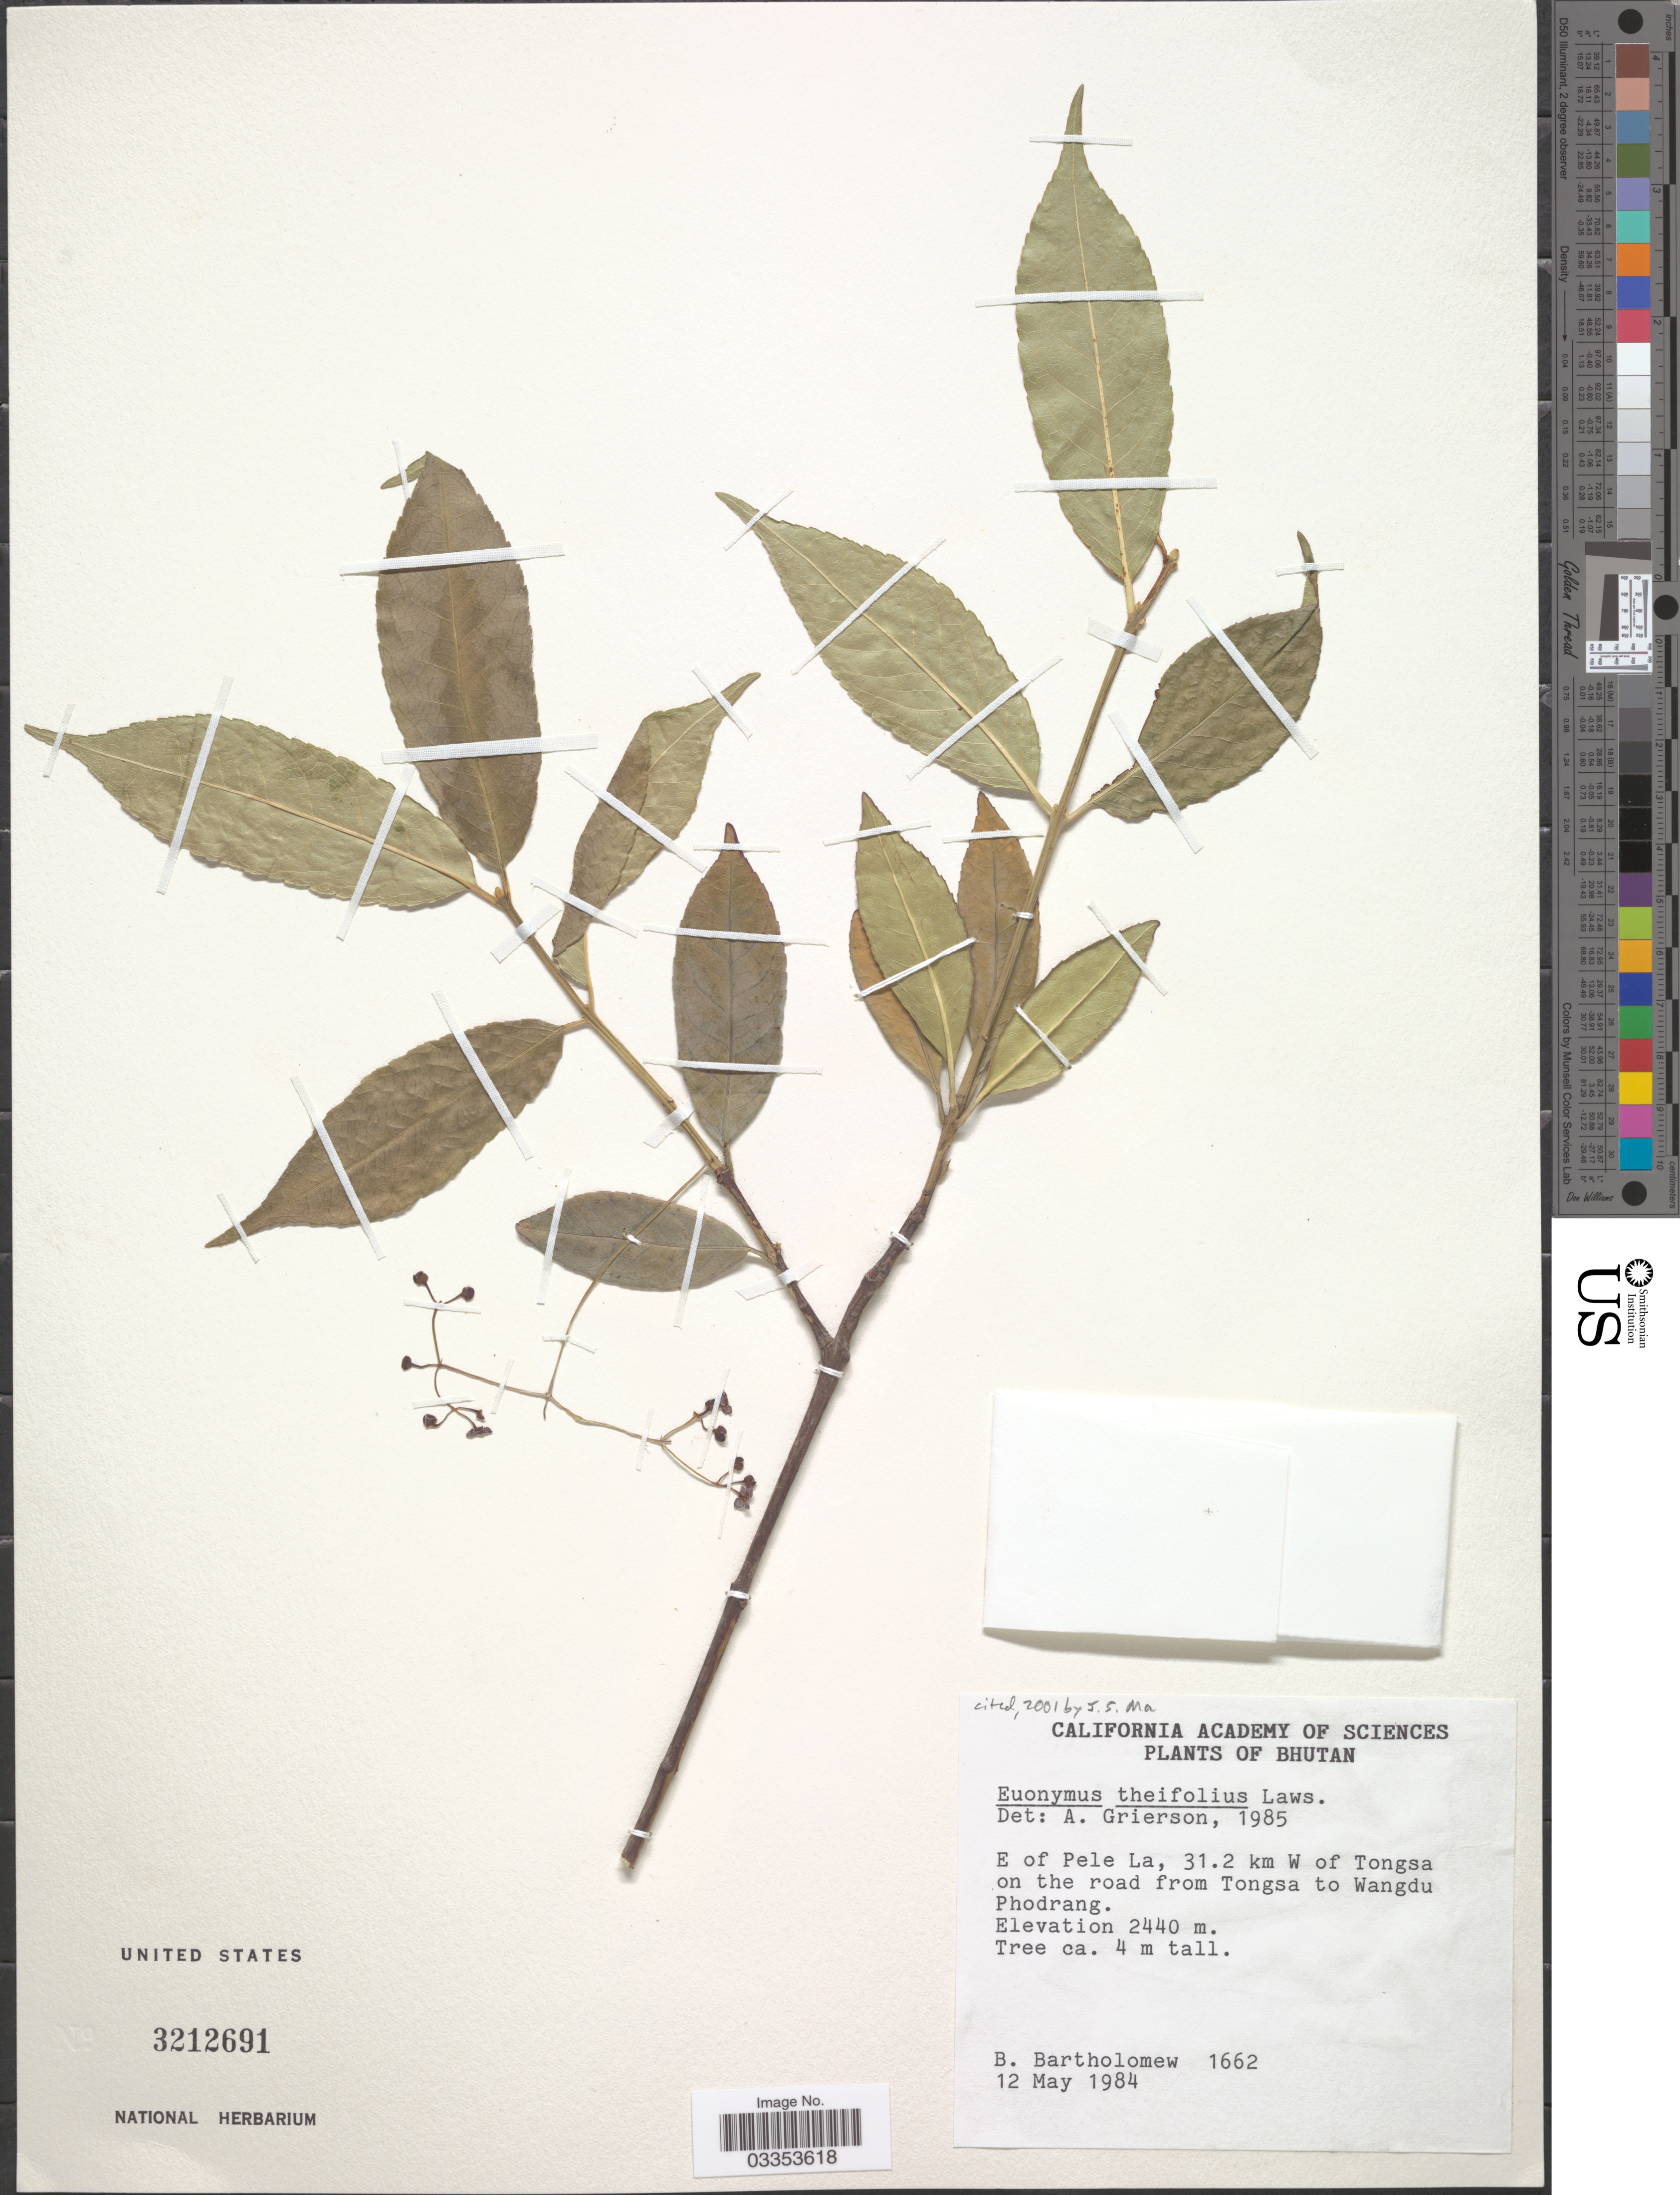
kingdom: Plantae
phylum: Tracheophyta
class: Magnoliopsida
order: Celastrales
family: Celastraceae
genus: Euonymus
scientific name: Euonymus theaefolius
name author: Wall.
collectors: B. Bartholomew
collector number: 1662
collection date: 1984-05-12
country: Bhutan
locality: E of Pele La, 31.2 km W of Tongsa on the road from Tongsa to Wangdu Phodrang.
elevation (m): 2440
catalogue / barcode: US 3212691